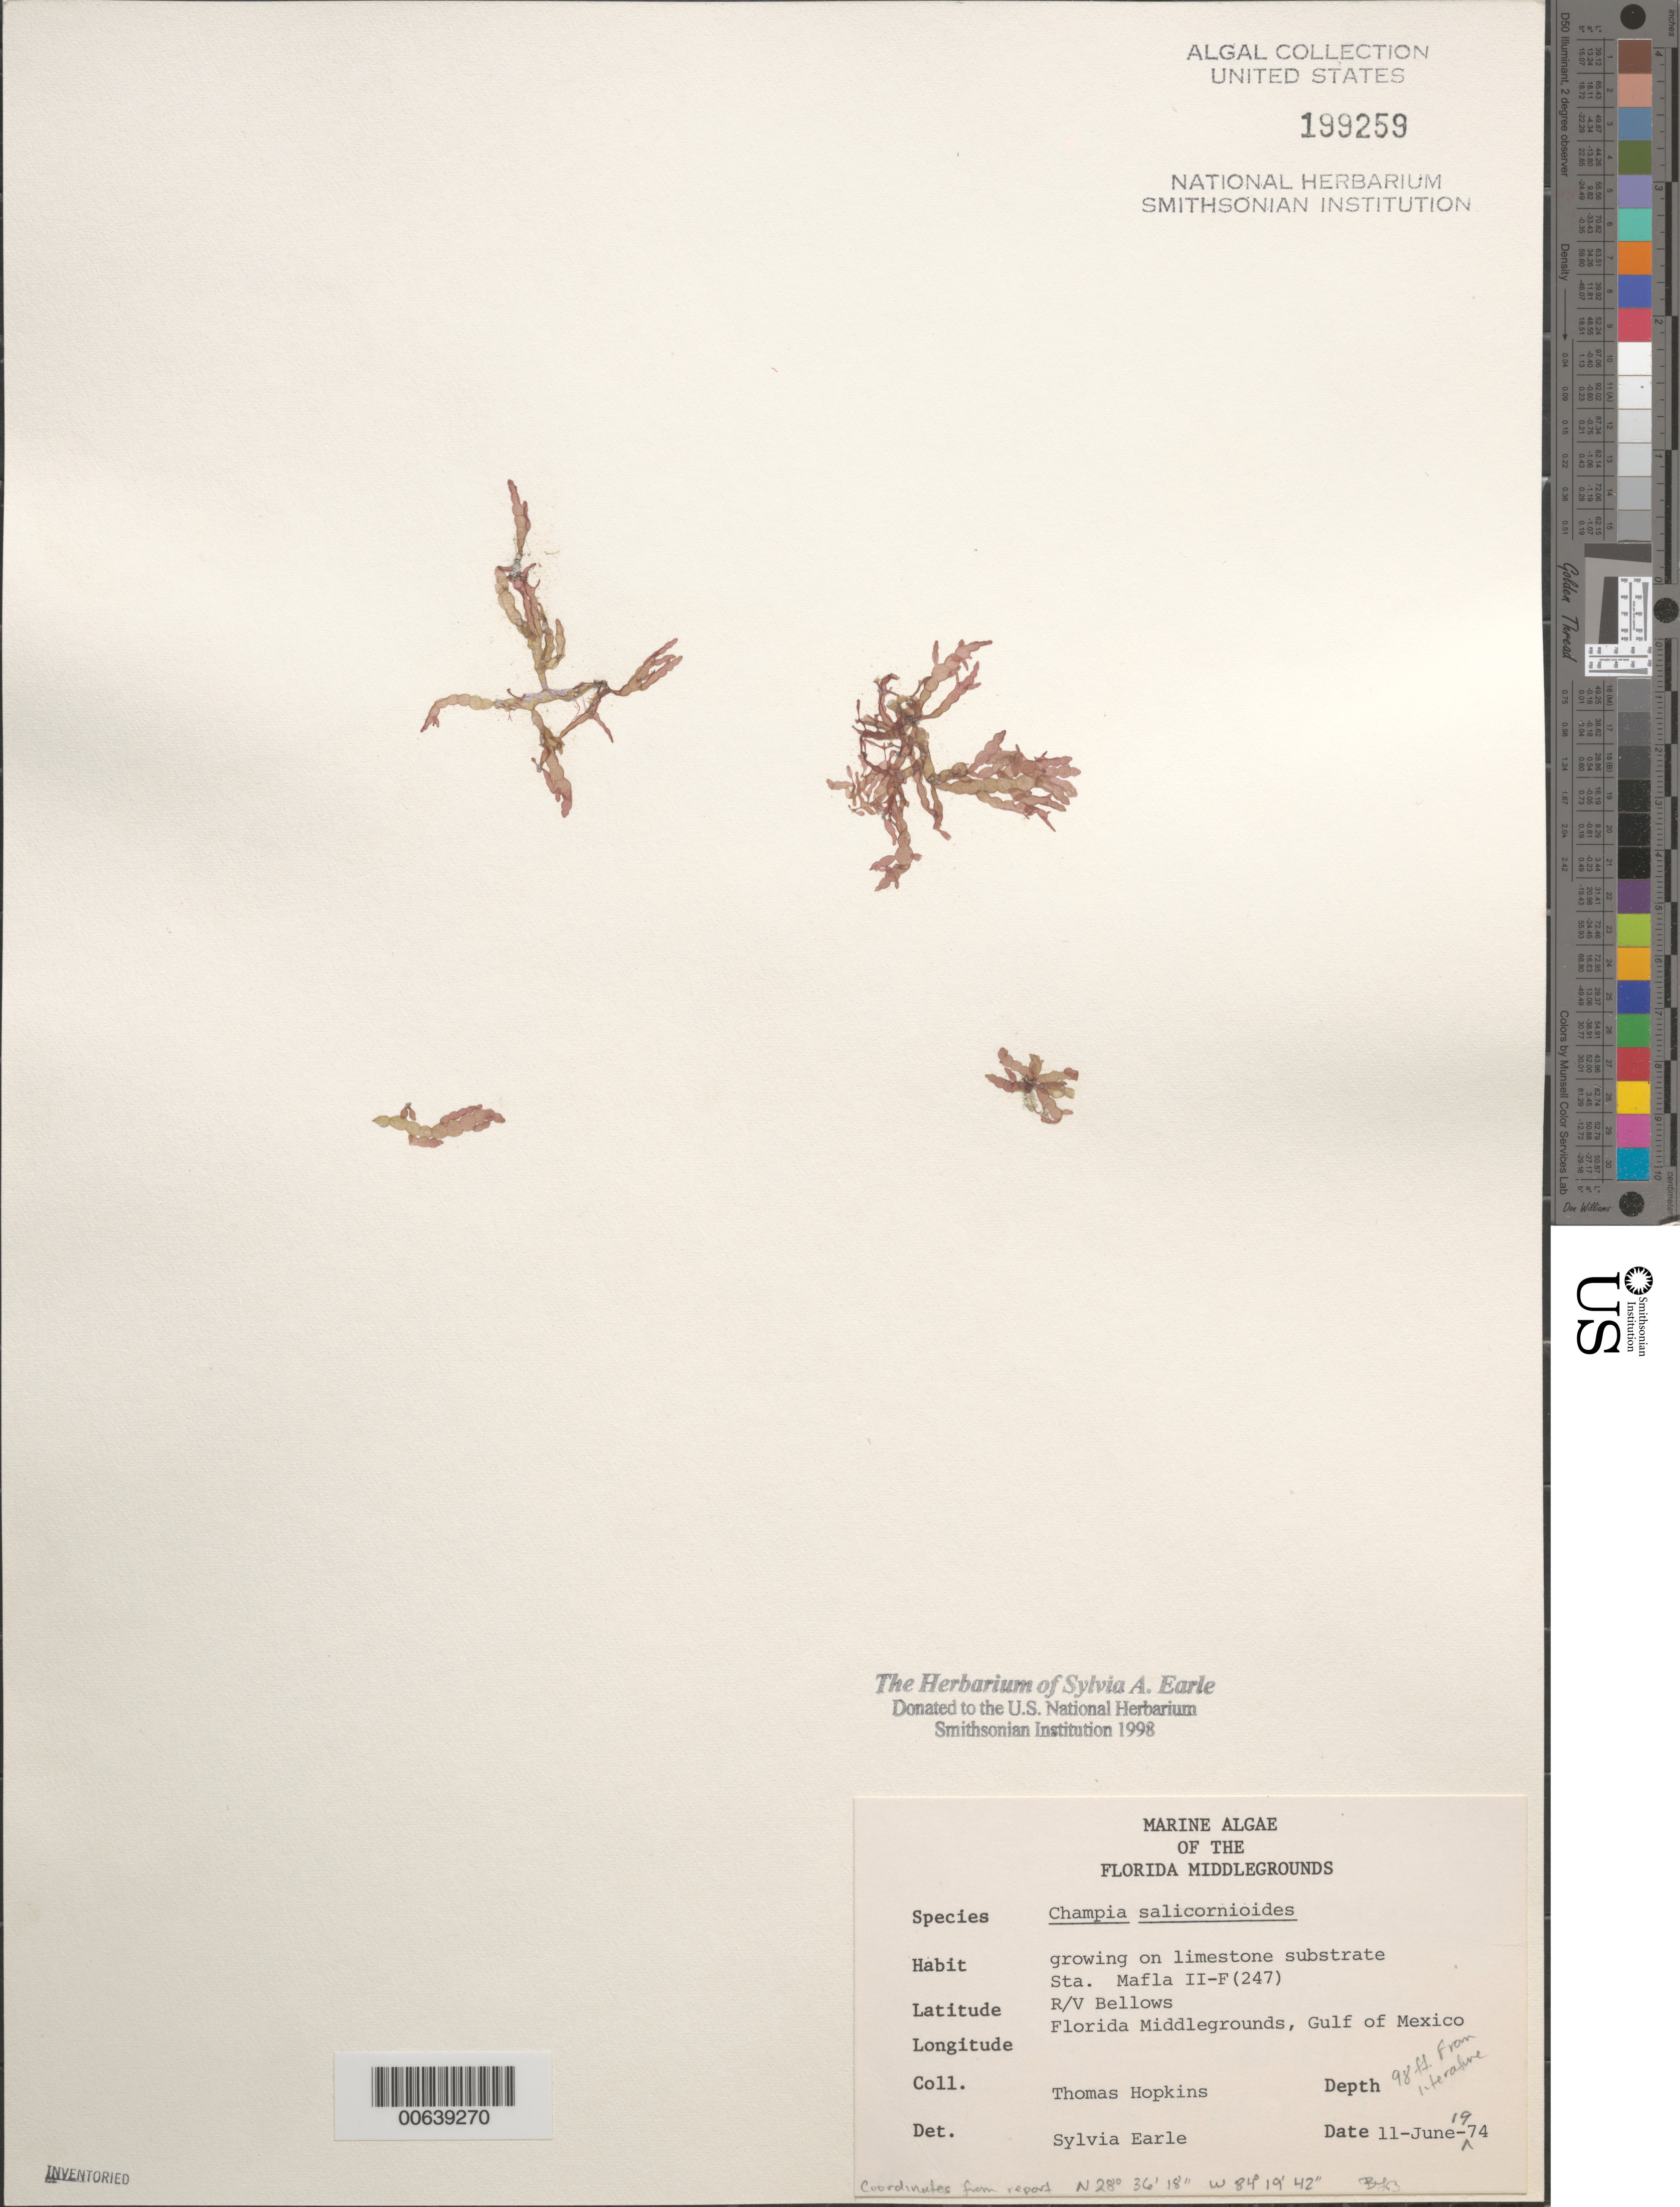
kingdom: Plantae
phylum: Rhodophyta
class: Florideophyceae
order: Rhodymeniales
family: Champiaceae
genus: Champia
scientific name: Champia salicornioides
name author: Harv.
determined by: Earle, S. A.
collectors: T. Hopkins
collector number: Station MAFLA II-F & 247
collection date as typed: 11 Jun 1974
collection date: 1974-06-11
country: United States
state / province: Florida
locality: Florida Middle Grounds, Gulf of Mexico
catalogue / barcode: US 199259